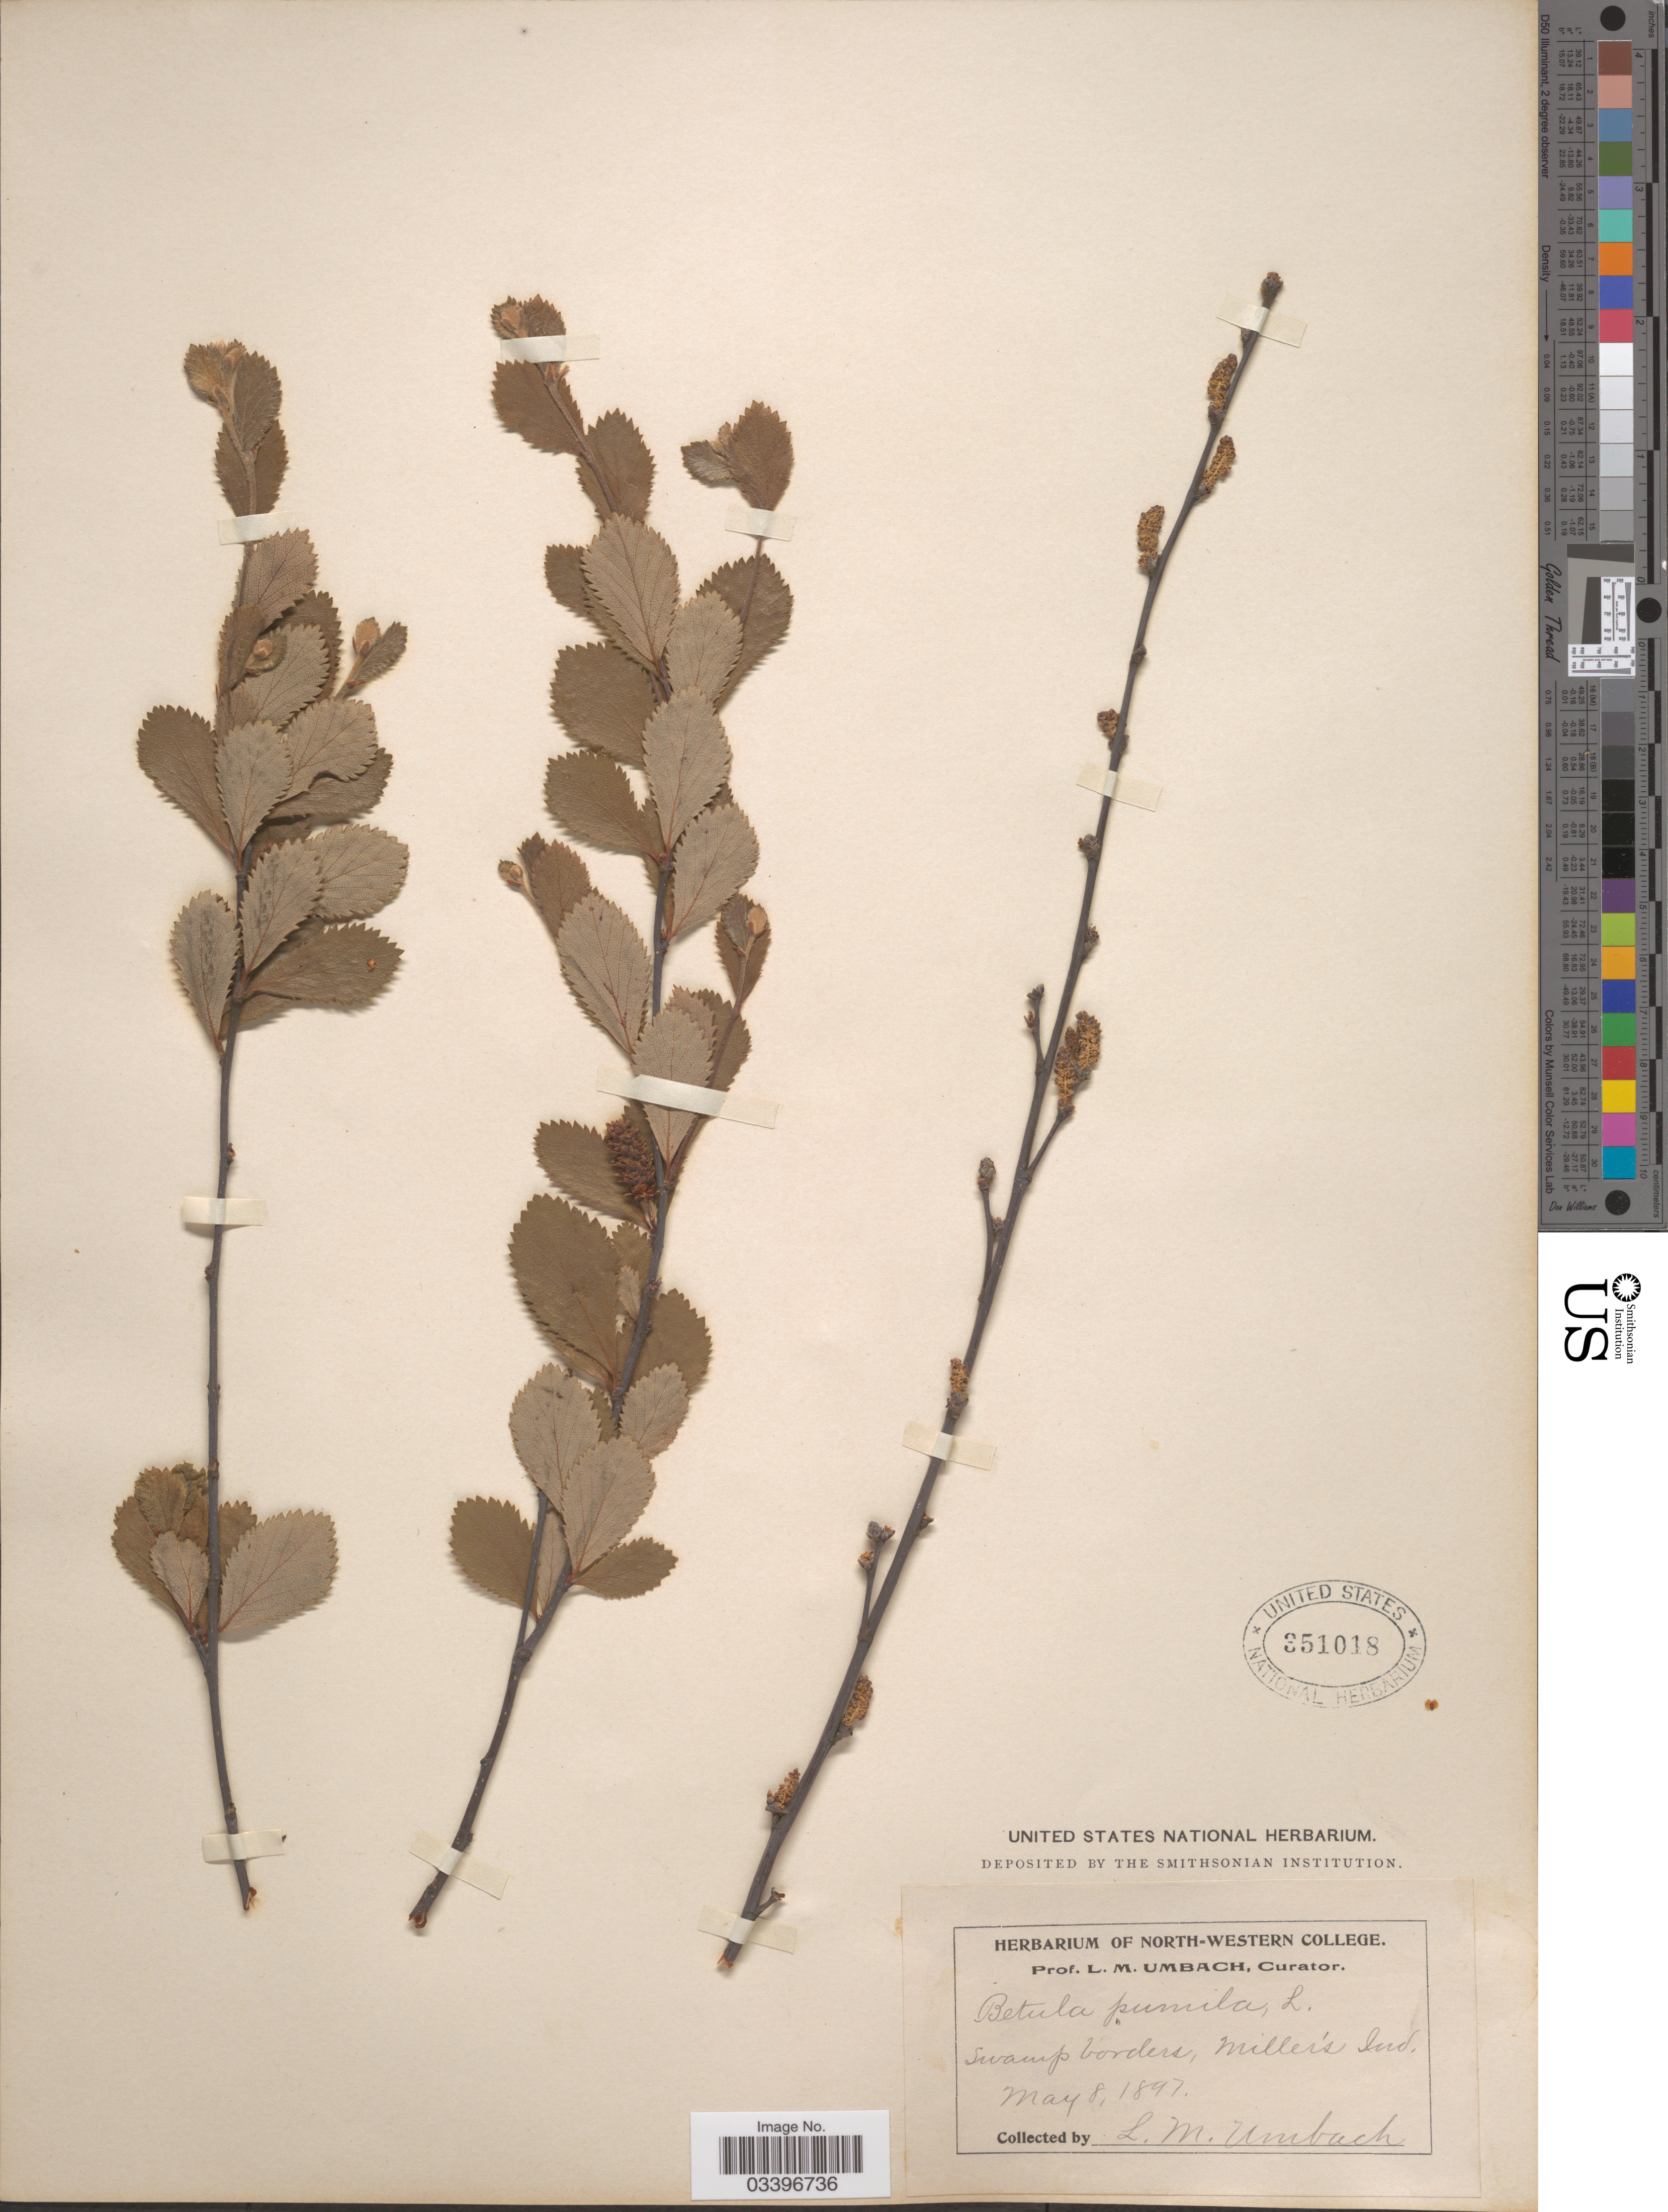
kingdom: Plantae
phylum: Tracheophyta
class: Magnoliopsida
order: Fagales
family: Betulaceae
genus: Betula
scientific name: Betula pumila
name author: L.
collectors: L. M. Umbach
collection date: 1897-05-08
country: United States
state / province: Indiana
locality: Swamp borders, Miller's.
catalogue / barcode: US 351018